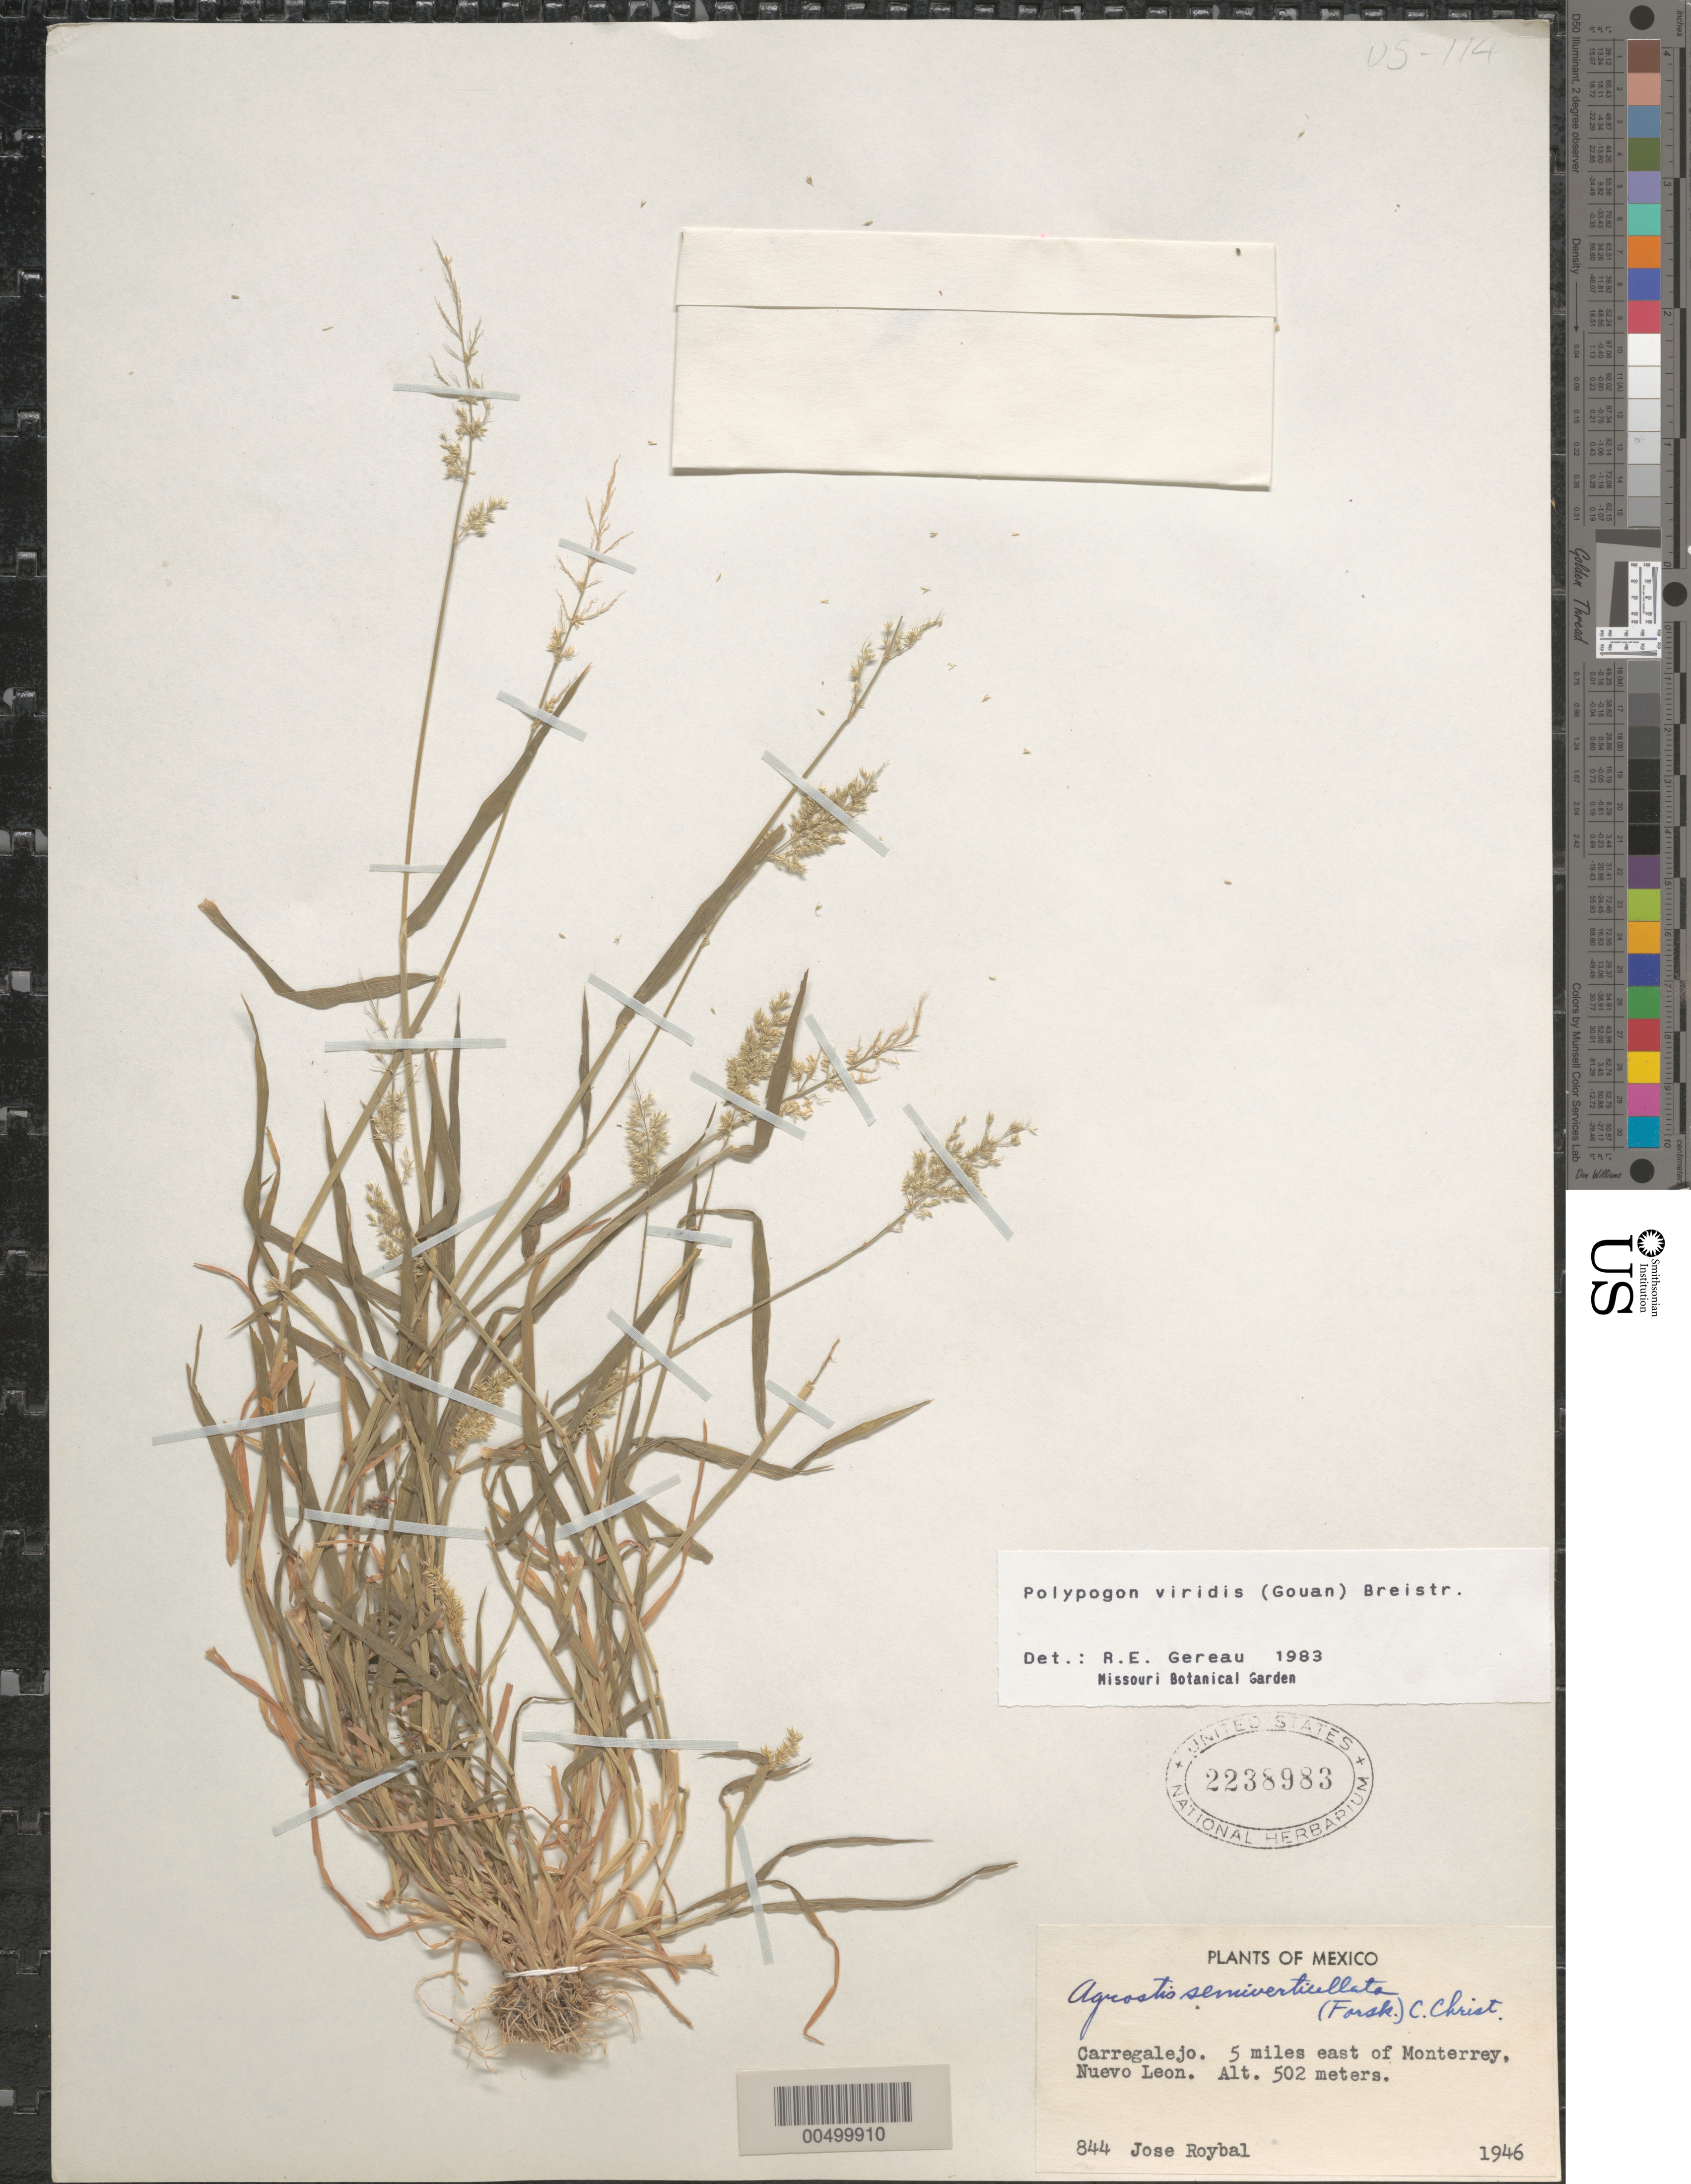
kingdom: Plantae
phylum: Tracheophyta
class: Liliopsida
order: Poales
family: Poaceae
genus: Polypogon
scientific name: Polypogon viridis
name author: (Gouan) Breistroffer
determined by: Gereau, R. E.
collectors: J. J. Roybal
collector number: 844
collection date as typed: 1946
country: Mexico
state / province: Nuevo León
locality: Carregalejo, 5 mi E of Monterrey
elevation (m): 502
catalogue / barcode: US 2238983